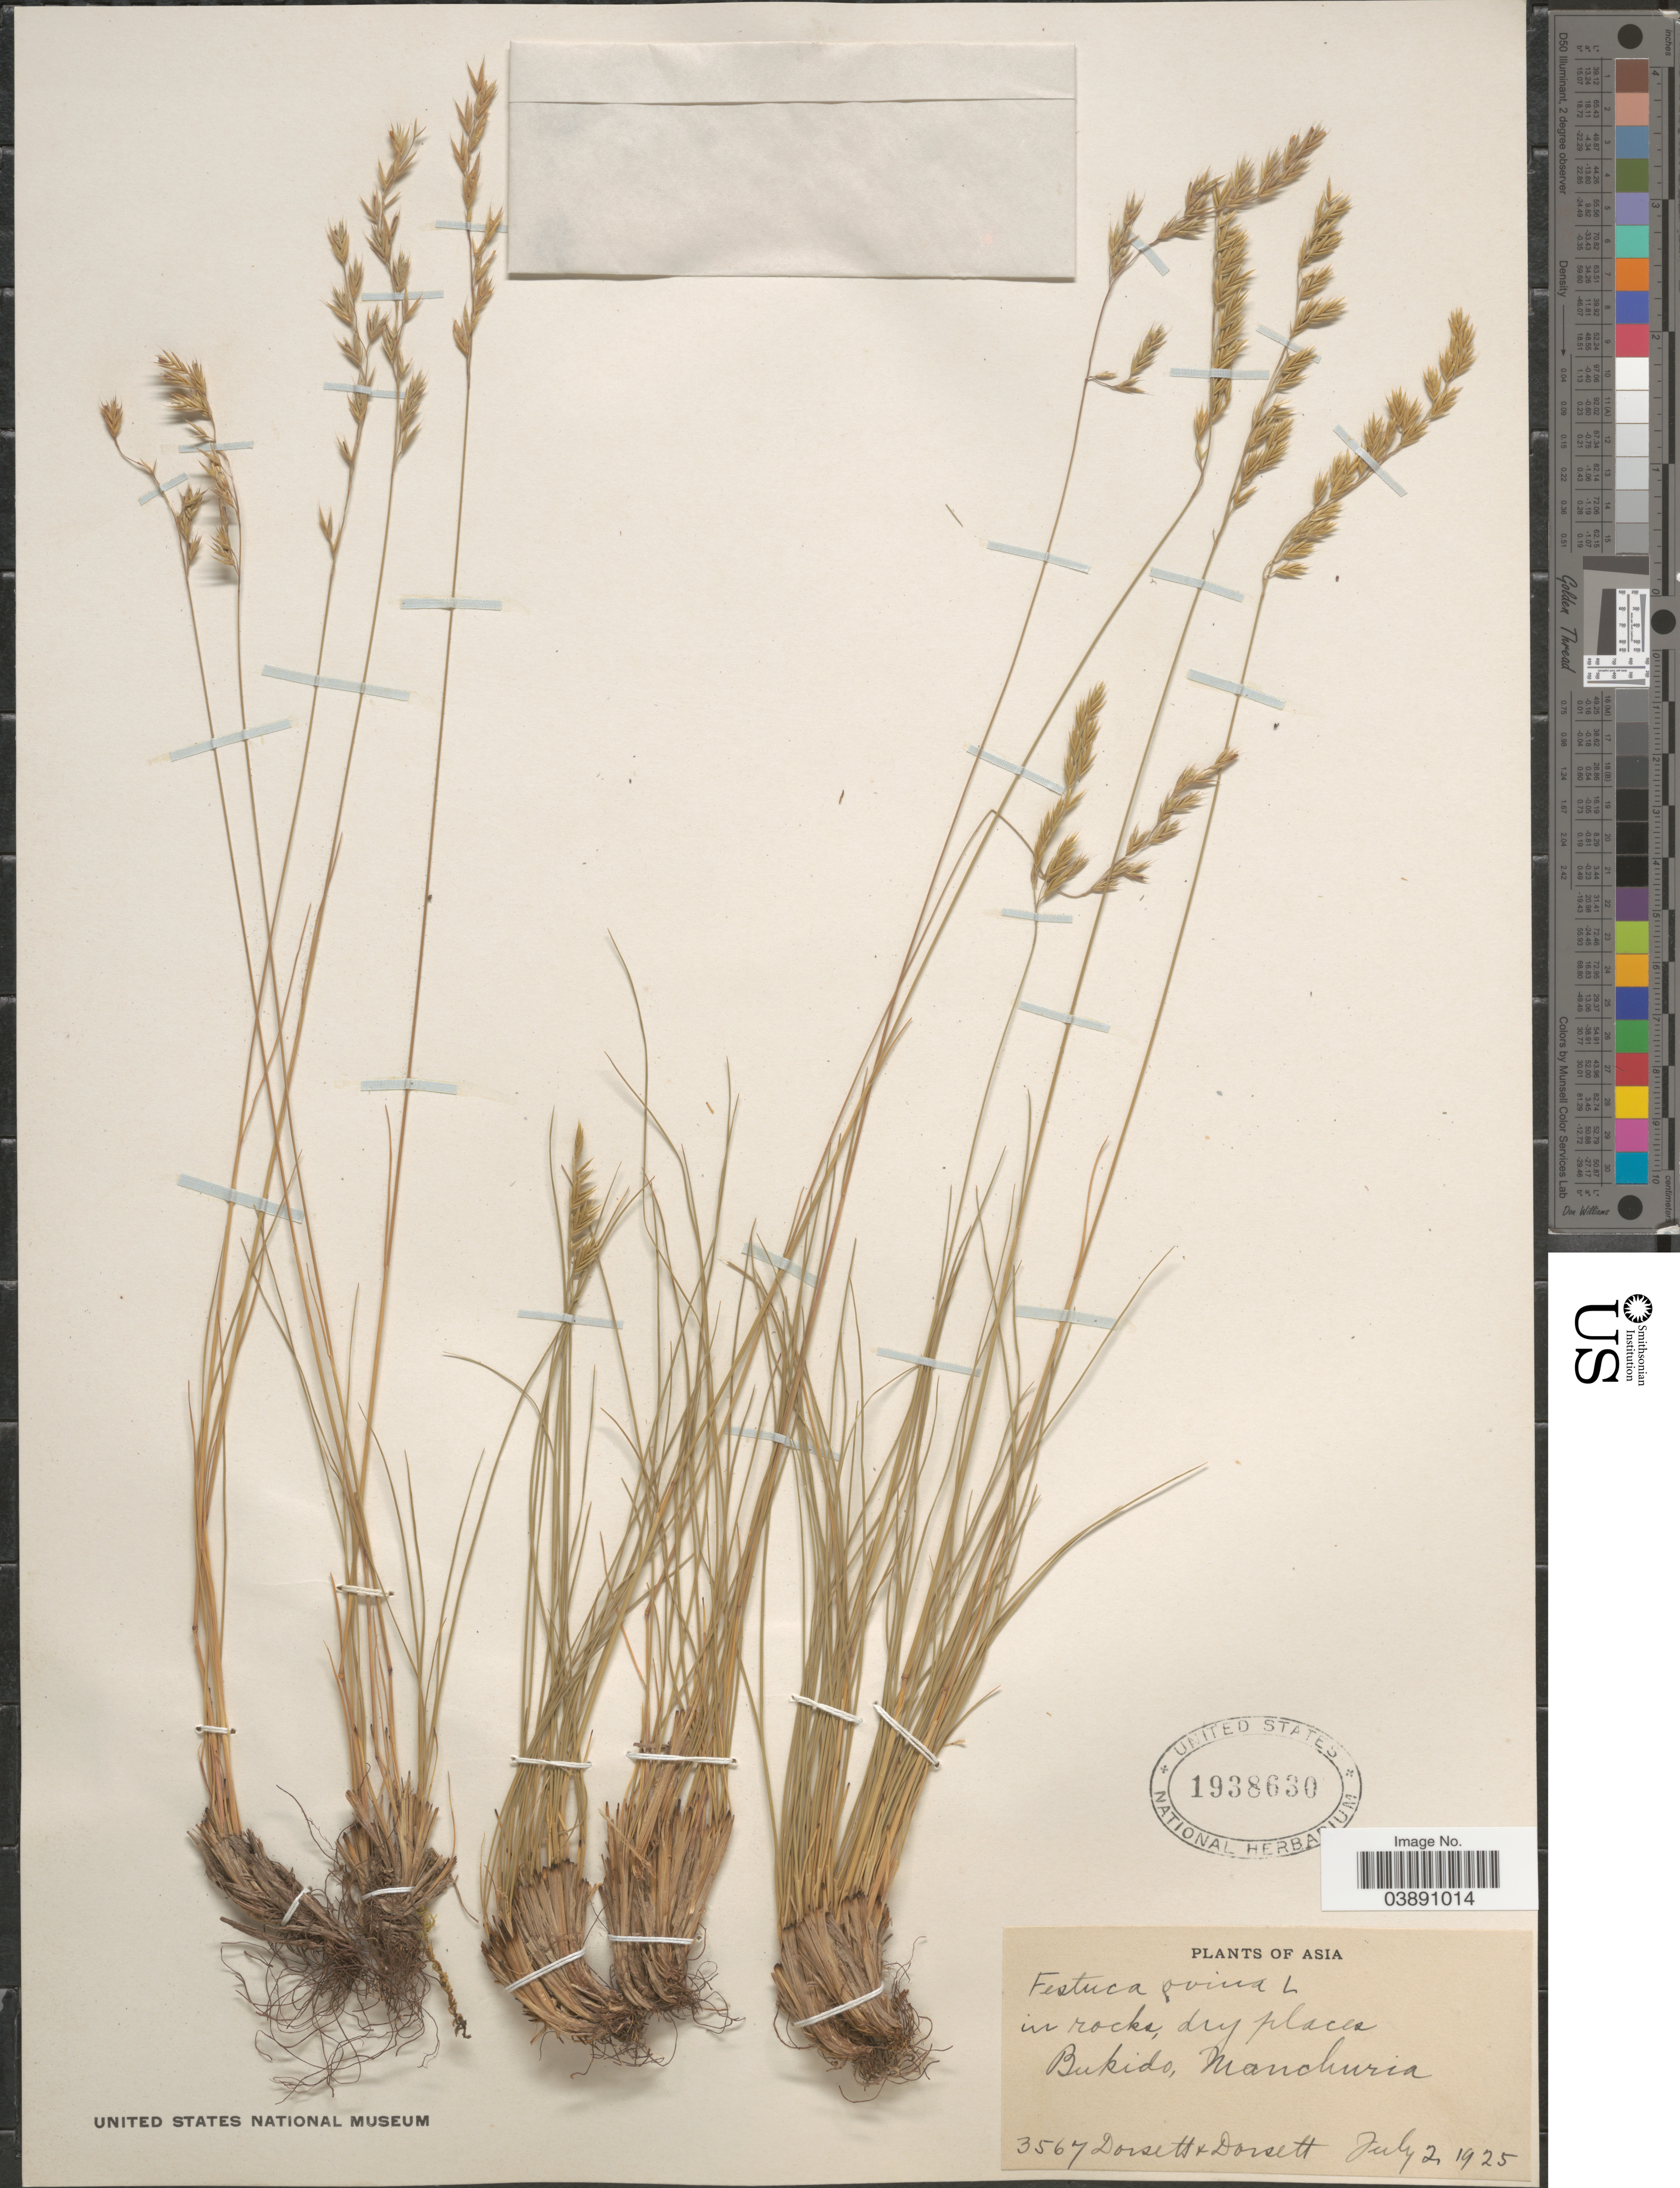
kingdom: Plantae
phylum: Tracheophyta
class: Liliopsida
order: Poales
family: Poaceae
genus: Festuca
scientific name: Festuca ovina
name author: L.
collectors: -- Dorsett & -- Dorsett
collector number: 3567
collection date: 1925-07-02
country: China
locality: Asia. Bukido, Manchuria.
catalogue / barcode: US 1938630